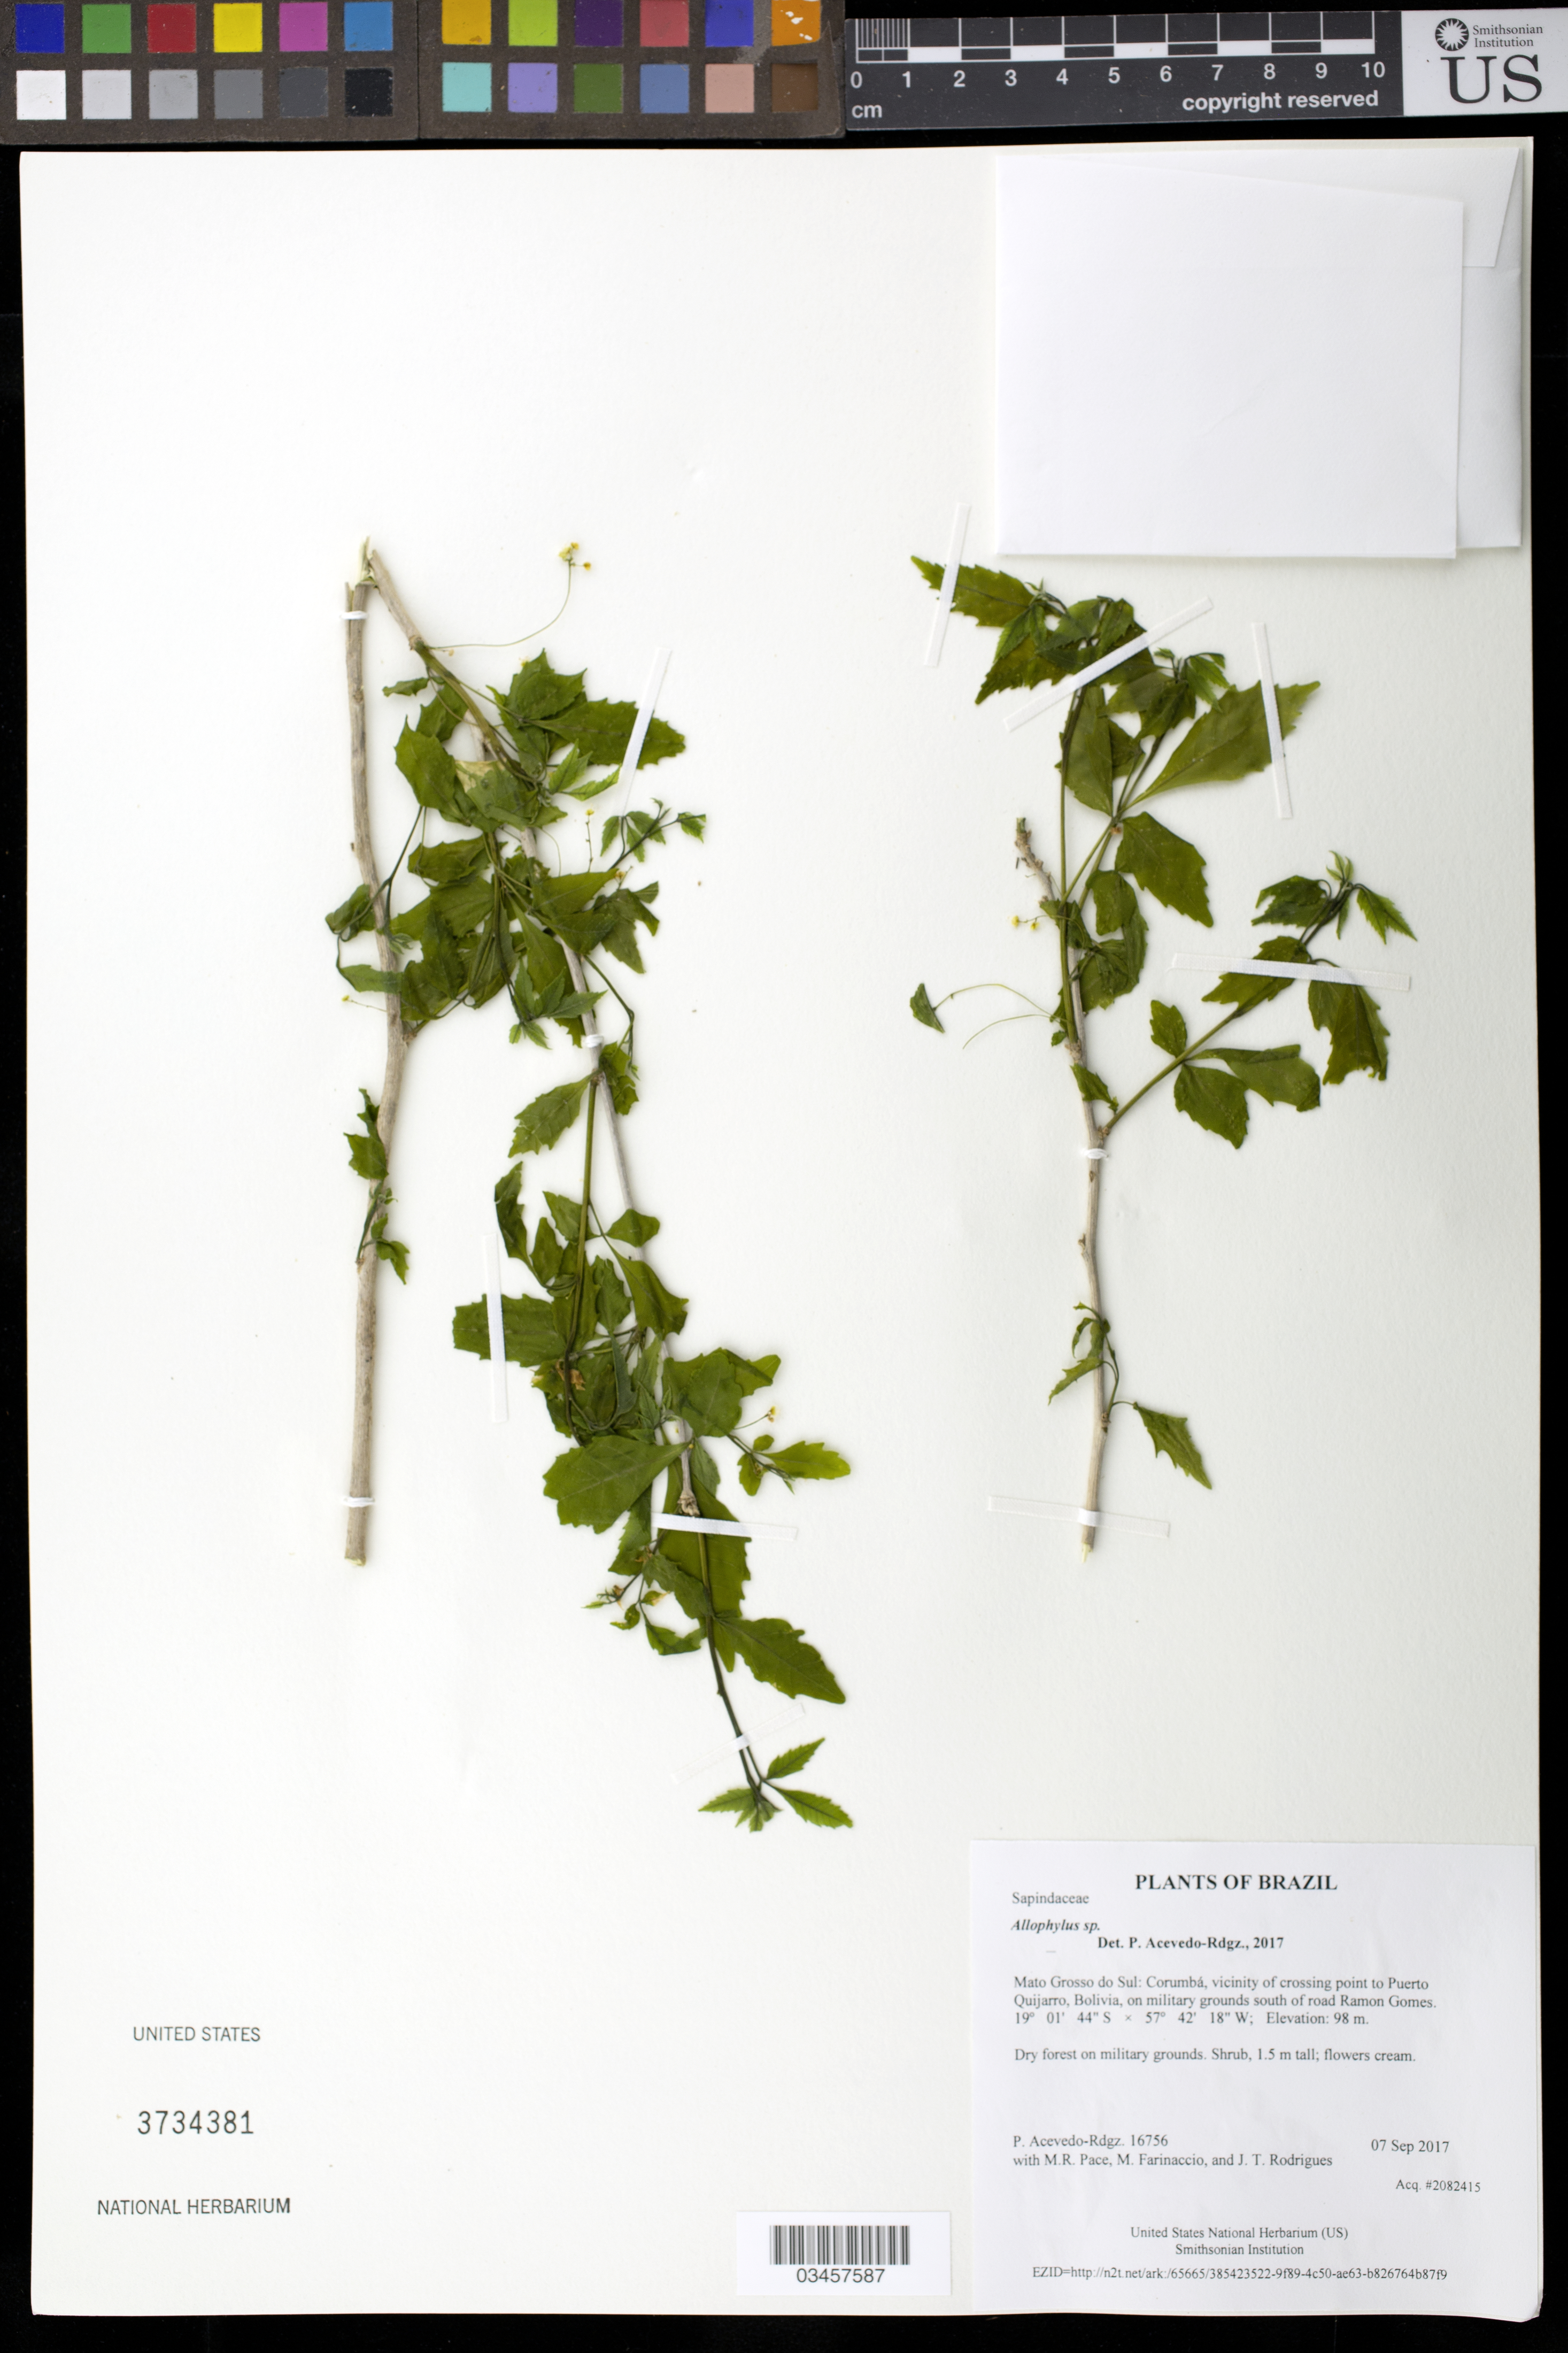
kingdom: Plantae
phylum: Tracheophyta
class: Magnoliopsida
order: Sapindales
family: Sapindaceae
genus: Allophylus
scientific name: Allophylus edulis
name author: (A. St.-Hil. et al.) Hieron. ex Niederl.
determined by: Acevedo-Rodríguez, P., (BOT), Smithsonian Institution - National Museum of Natural History (UNITED STATES)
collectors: P. Acevedo-Rodr., M. R. Pace, M. Farinaccio & J. T. Rodrigues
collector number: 16756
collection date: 2017-09-07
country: Brazil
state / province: Mato Grosso do Sul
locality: Corumbá, vicinity of crossing point to Puerto Quijarro, Bolivia, on military grounds south of road Ramon Gomes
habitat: Dry forest on military grounds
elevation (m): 98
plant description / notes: US, NY, RB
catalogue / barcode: US 3734381